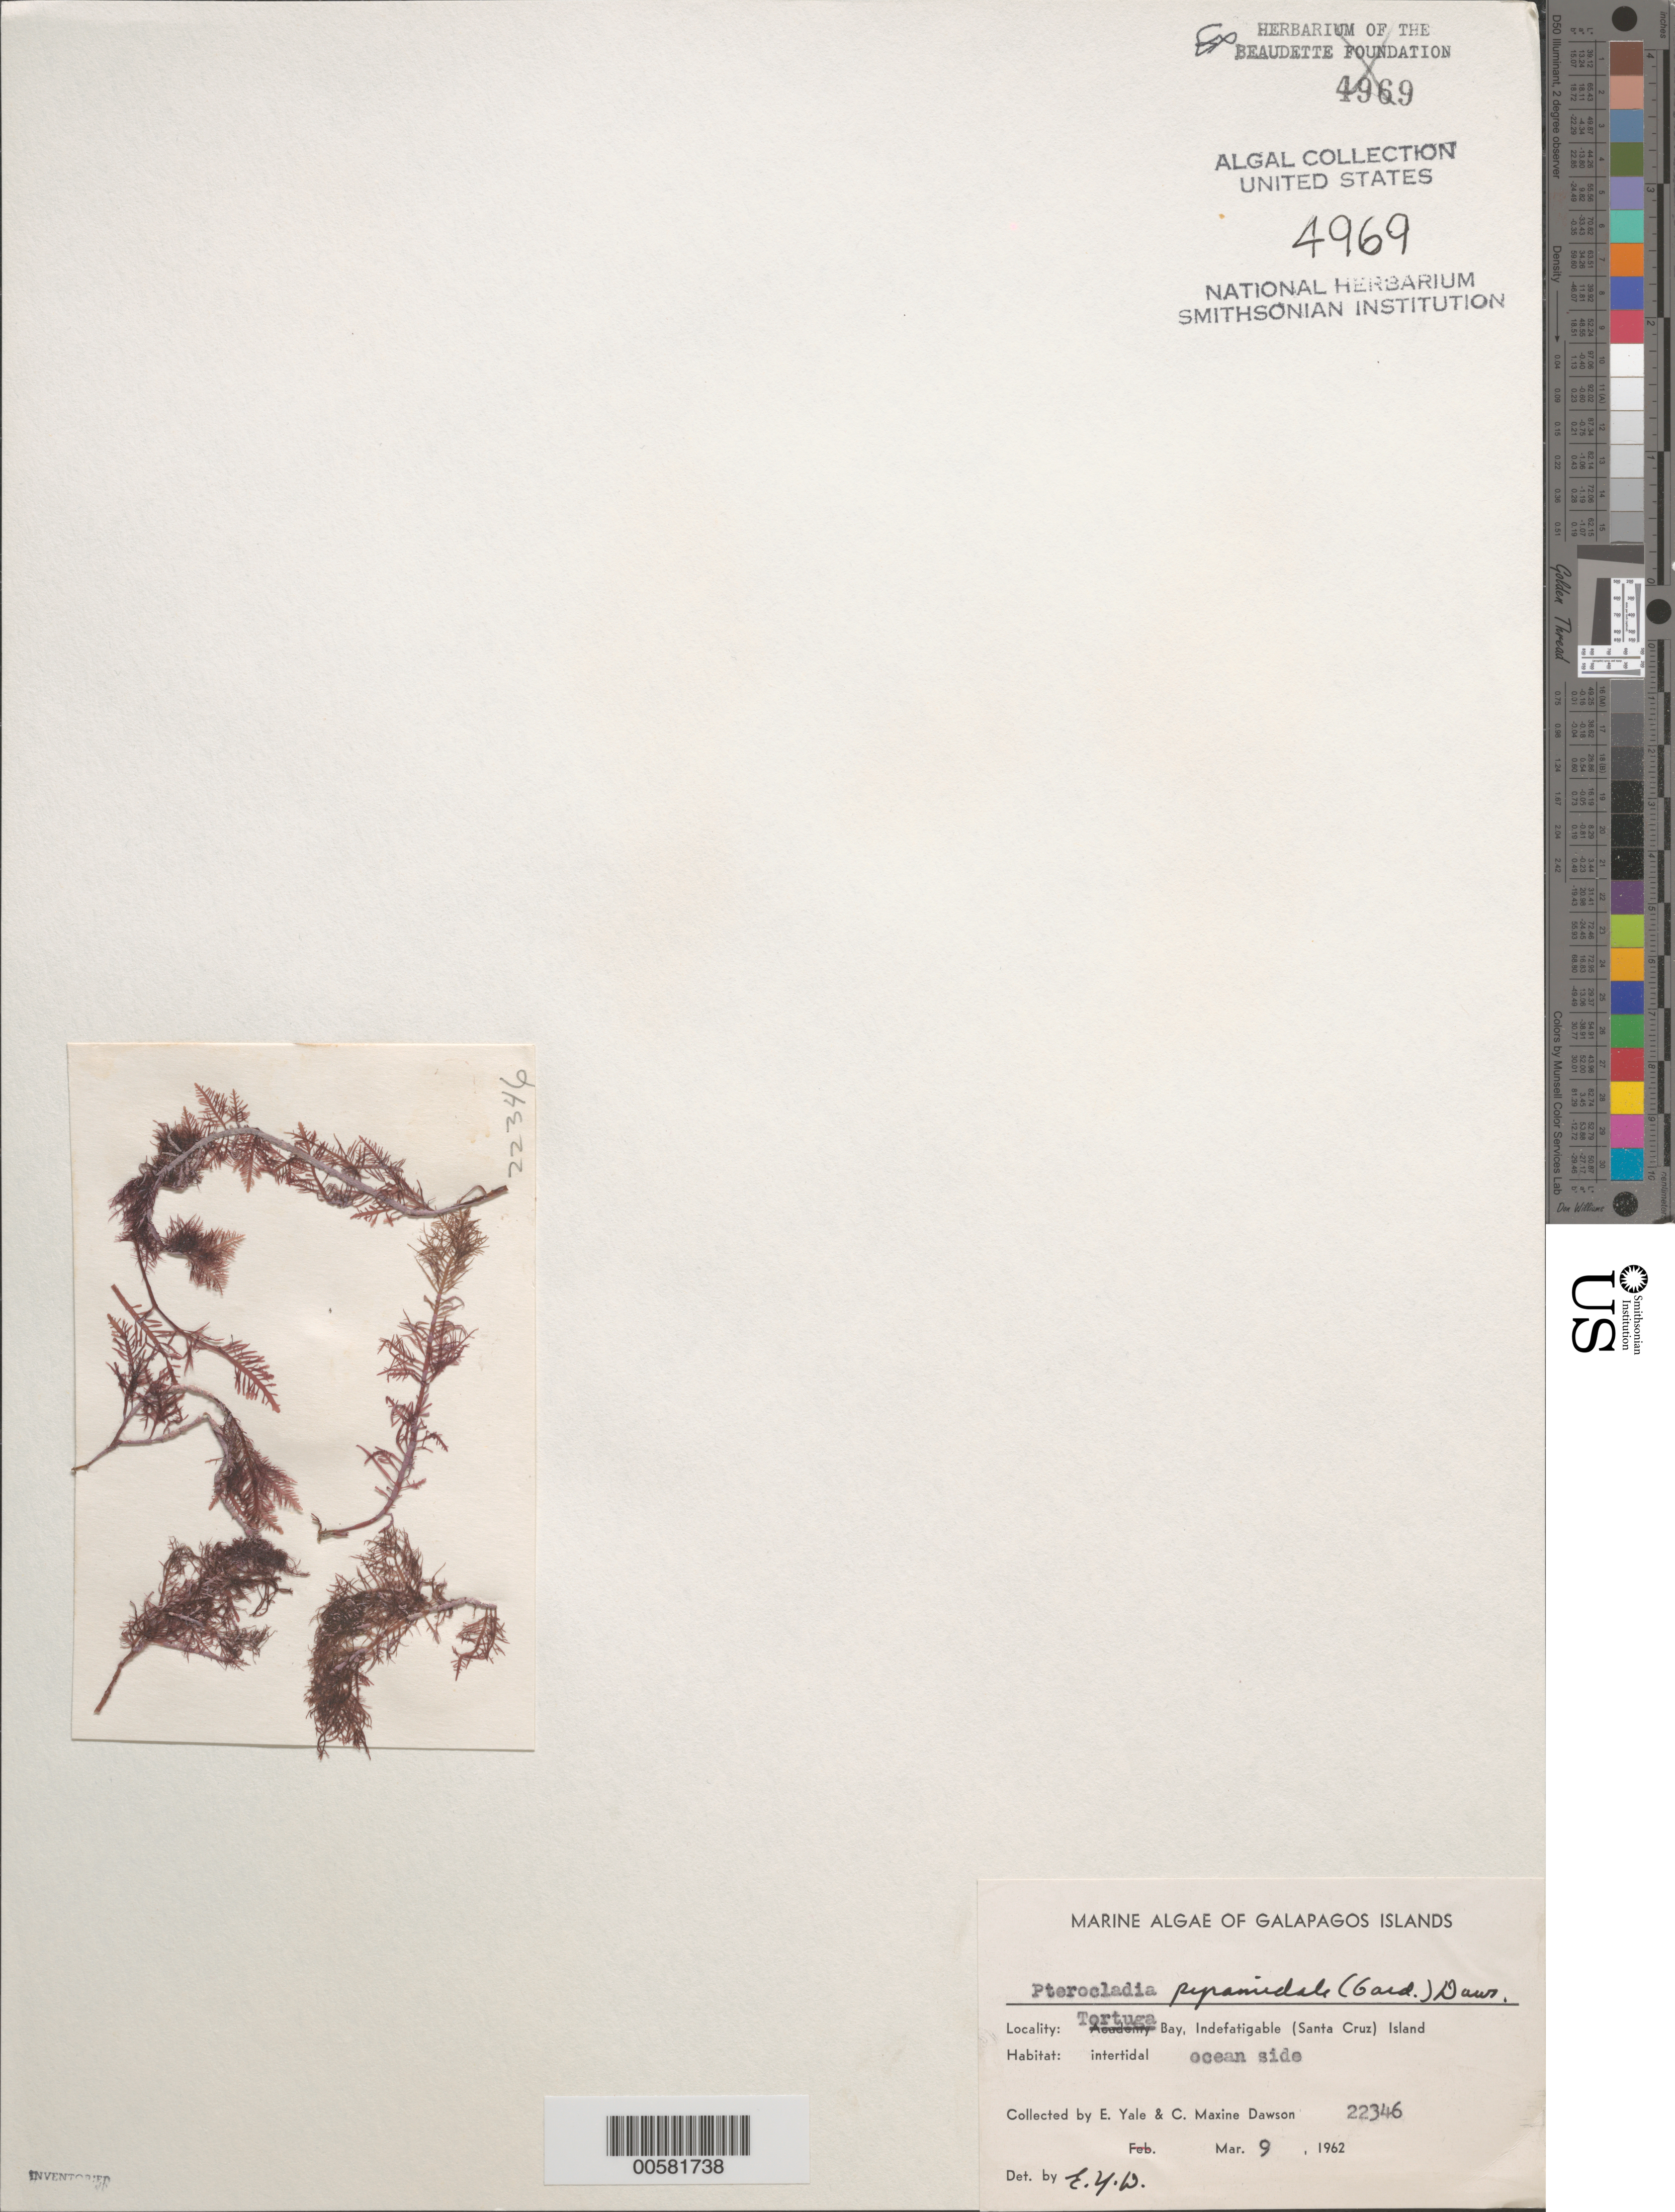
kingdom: Plantae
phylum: Rhodophyta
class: Florideophyceae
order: Gelidiales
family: Pterocladiaceae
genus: Pterocladiella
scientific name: Pterocladiella capillacea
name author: (S.G. Gmel.) Santelices & Hommers.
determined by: Algae name updating Project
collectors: E. Y. Dawson & C. M. Dawson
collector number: EYD 22346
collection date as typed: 09 Mar 1962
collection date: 1962-03-09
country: Ecuador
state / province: Colón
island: Santa Cruz [Indefatigable, Chaves]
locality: Tortuga Bay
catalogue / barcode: US 4969